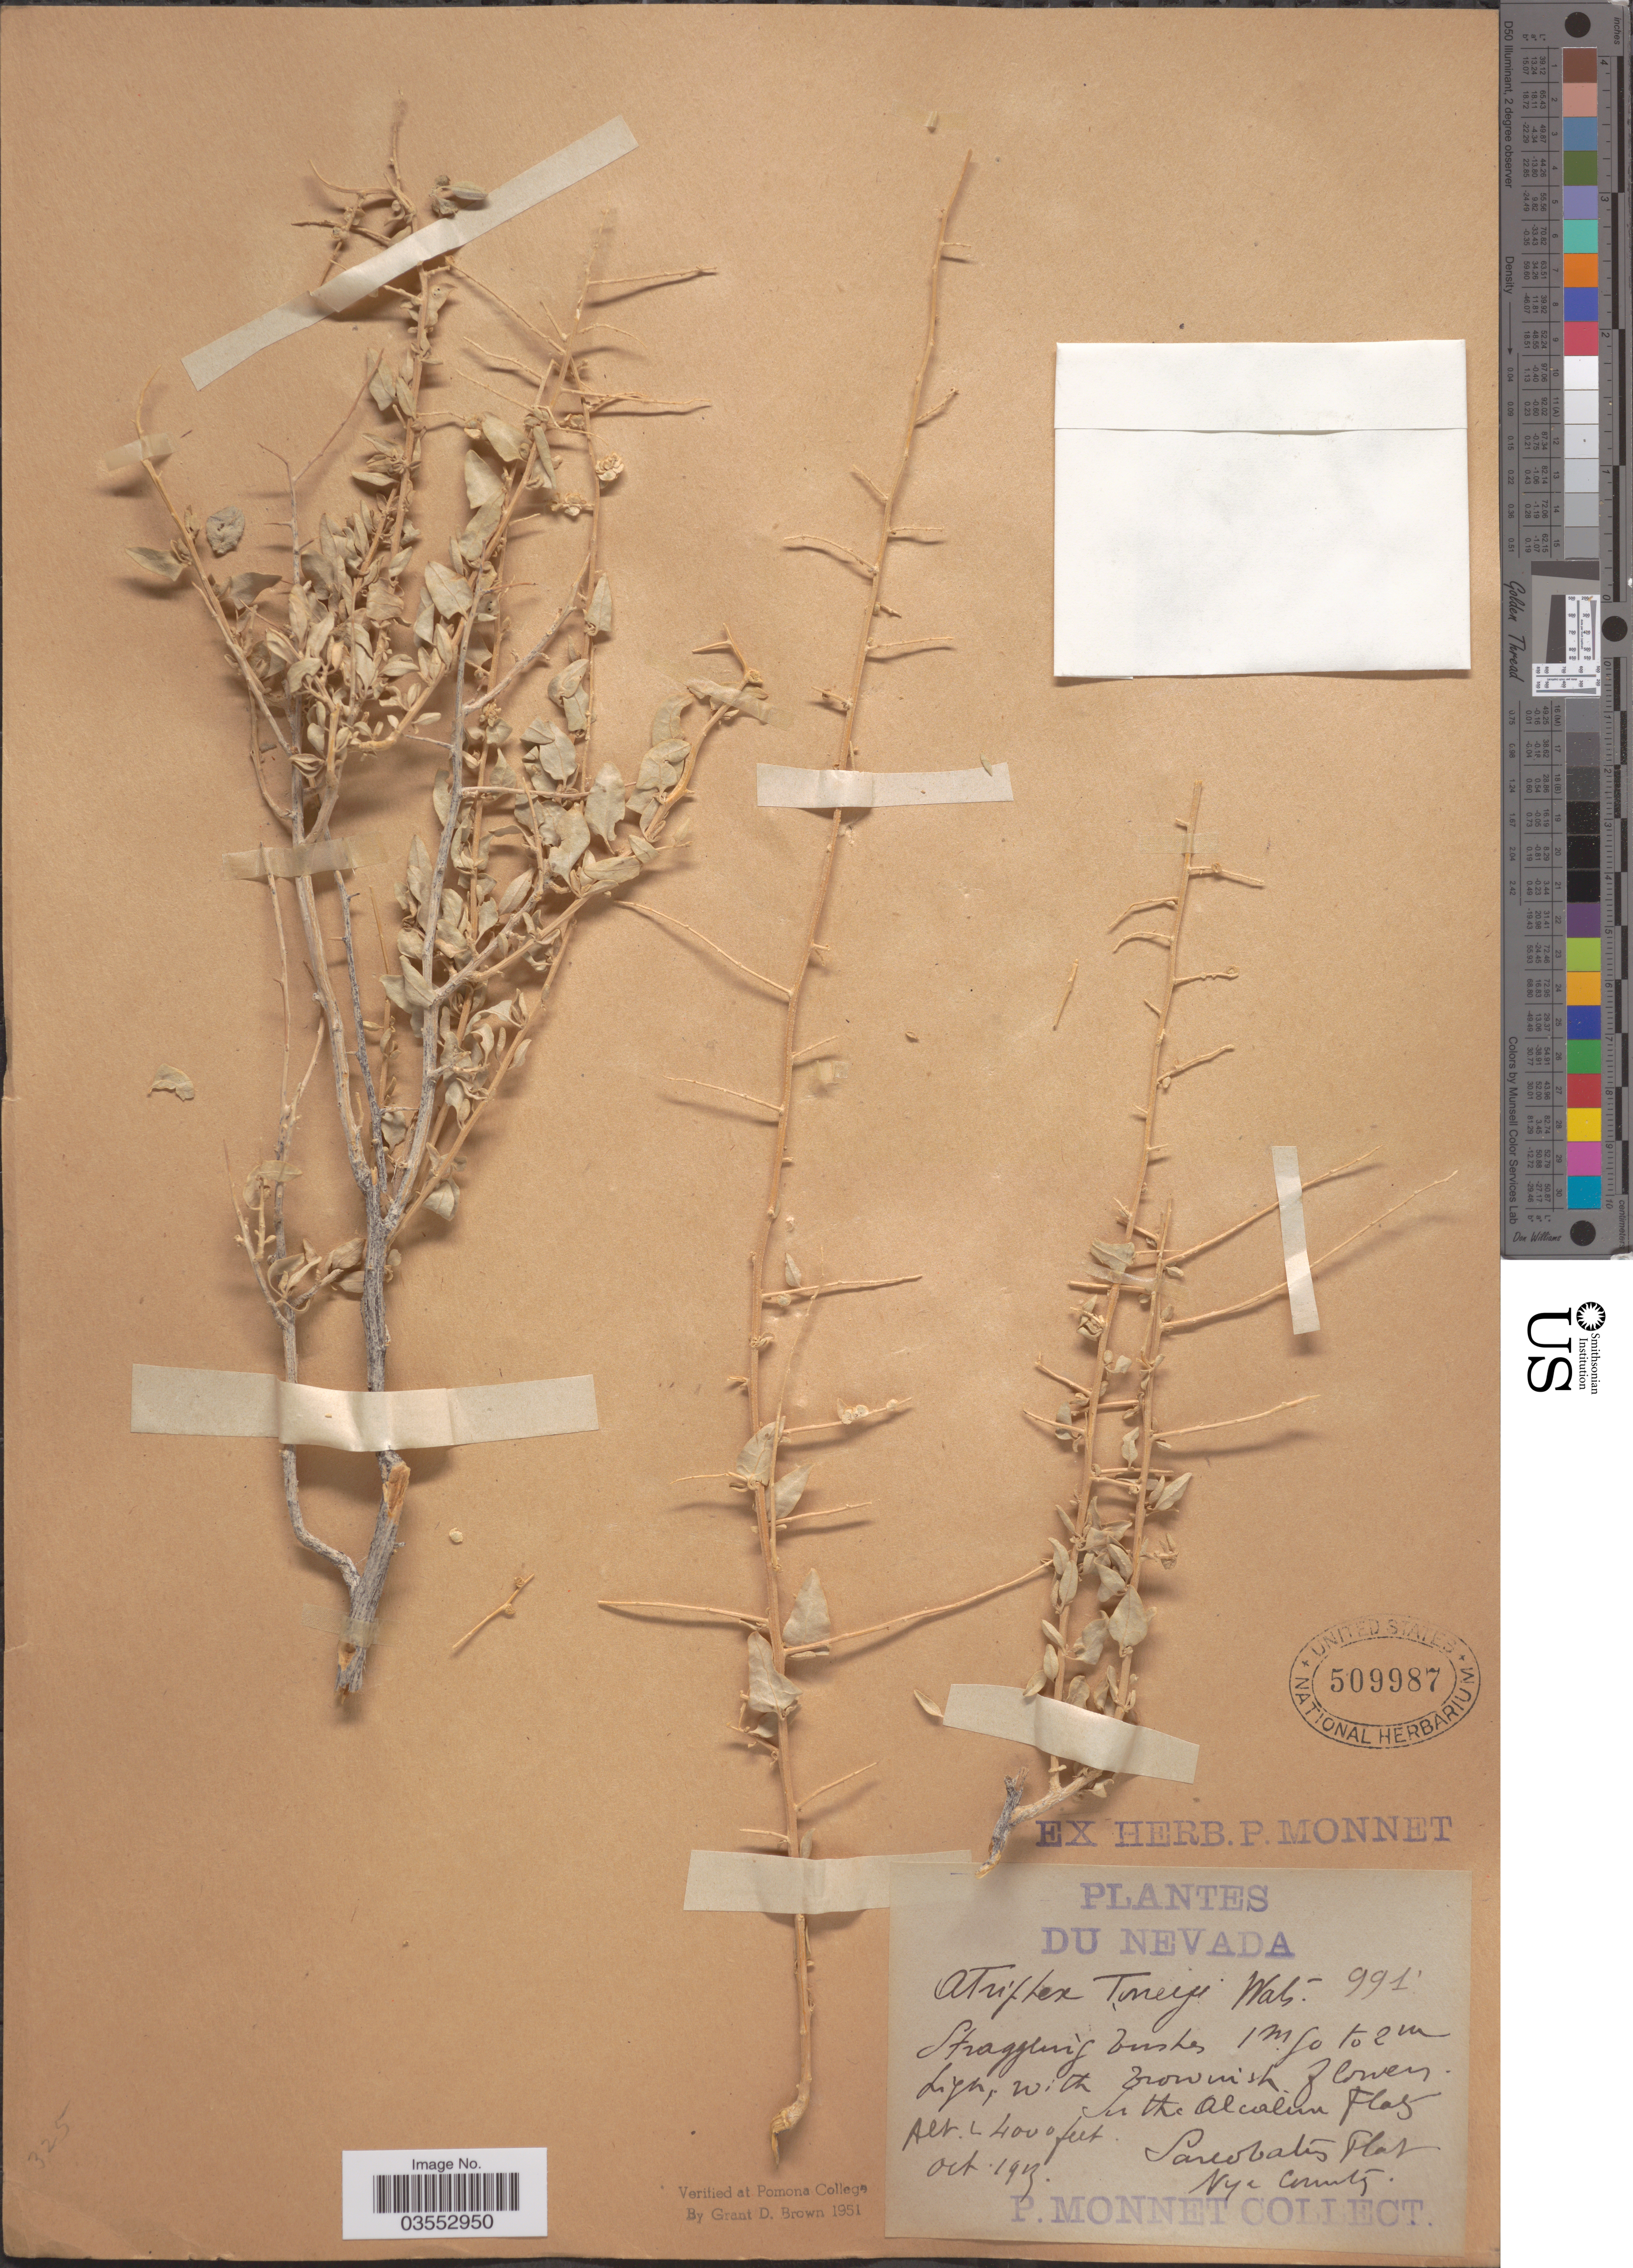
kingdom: Plantae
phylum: Tracheophyta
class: Magnoliopsida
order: Caryophyllales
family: Amaranthaceae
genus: Atriplex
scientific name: Atriplex torreyi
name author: (S. Watson) S. Watson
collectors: P. Monnet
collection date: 1915-10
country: United States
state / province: Nevada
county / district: Nye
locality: Sarcobatus Flat, Nye County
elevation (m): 1219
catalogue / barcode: US 509987